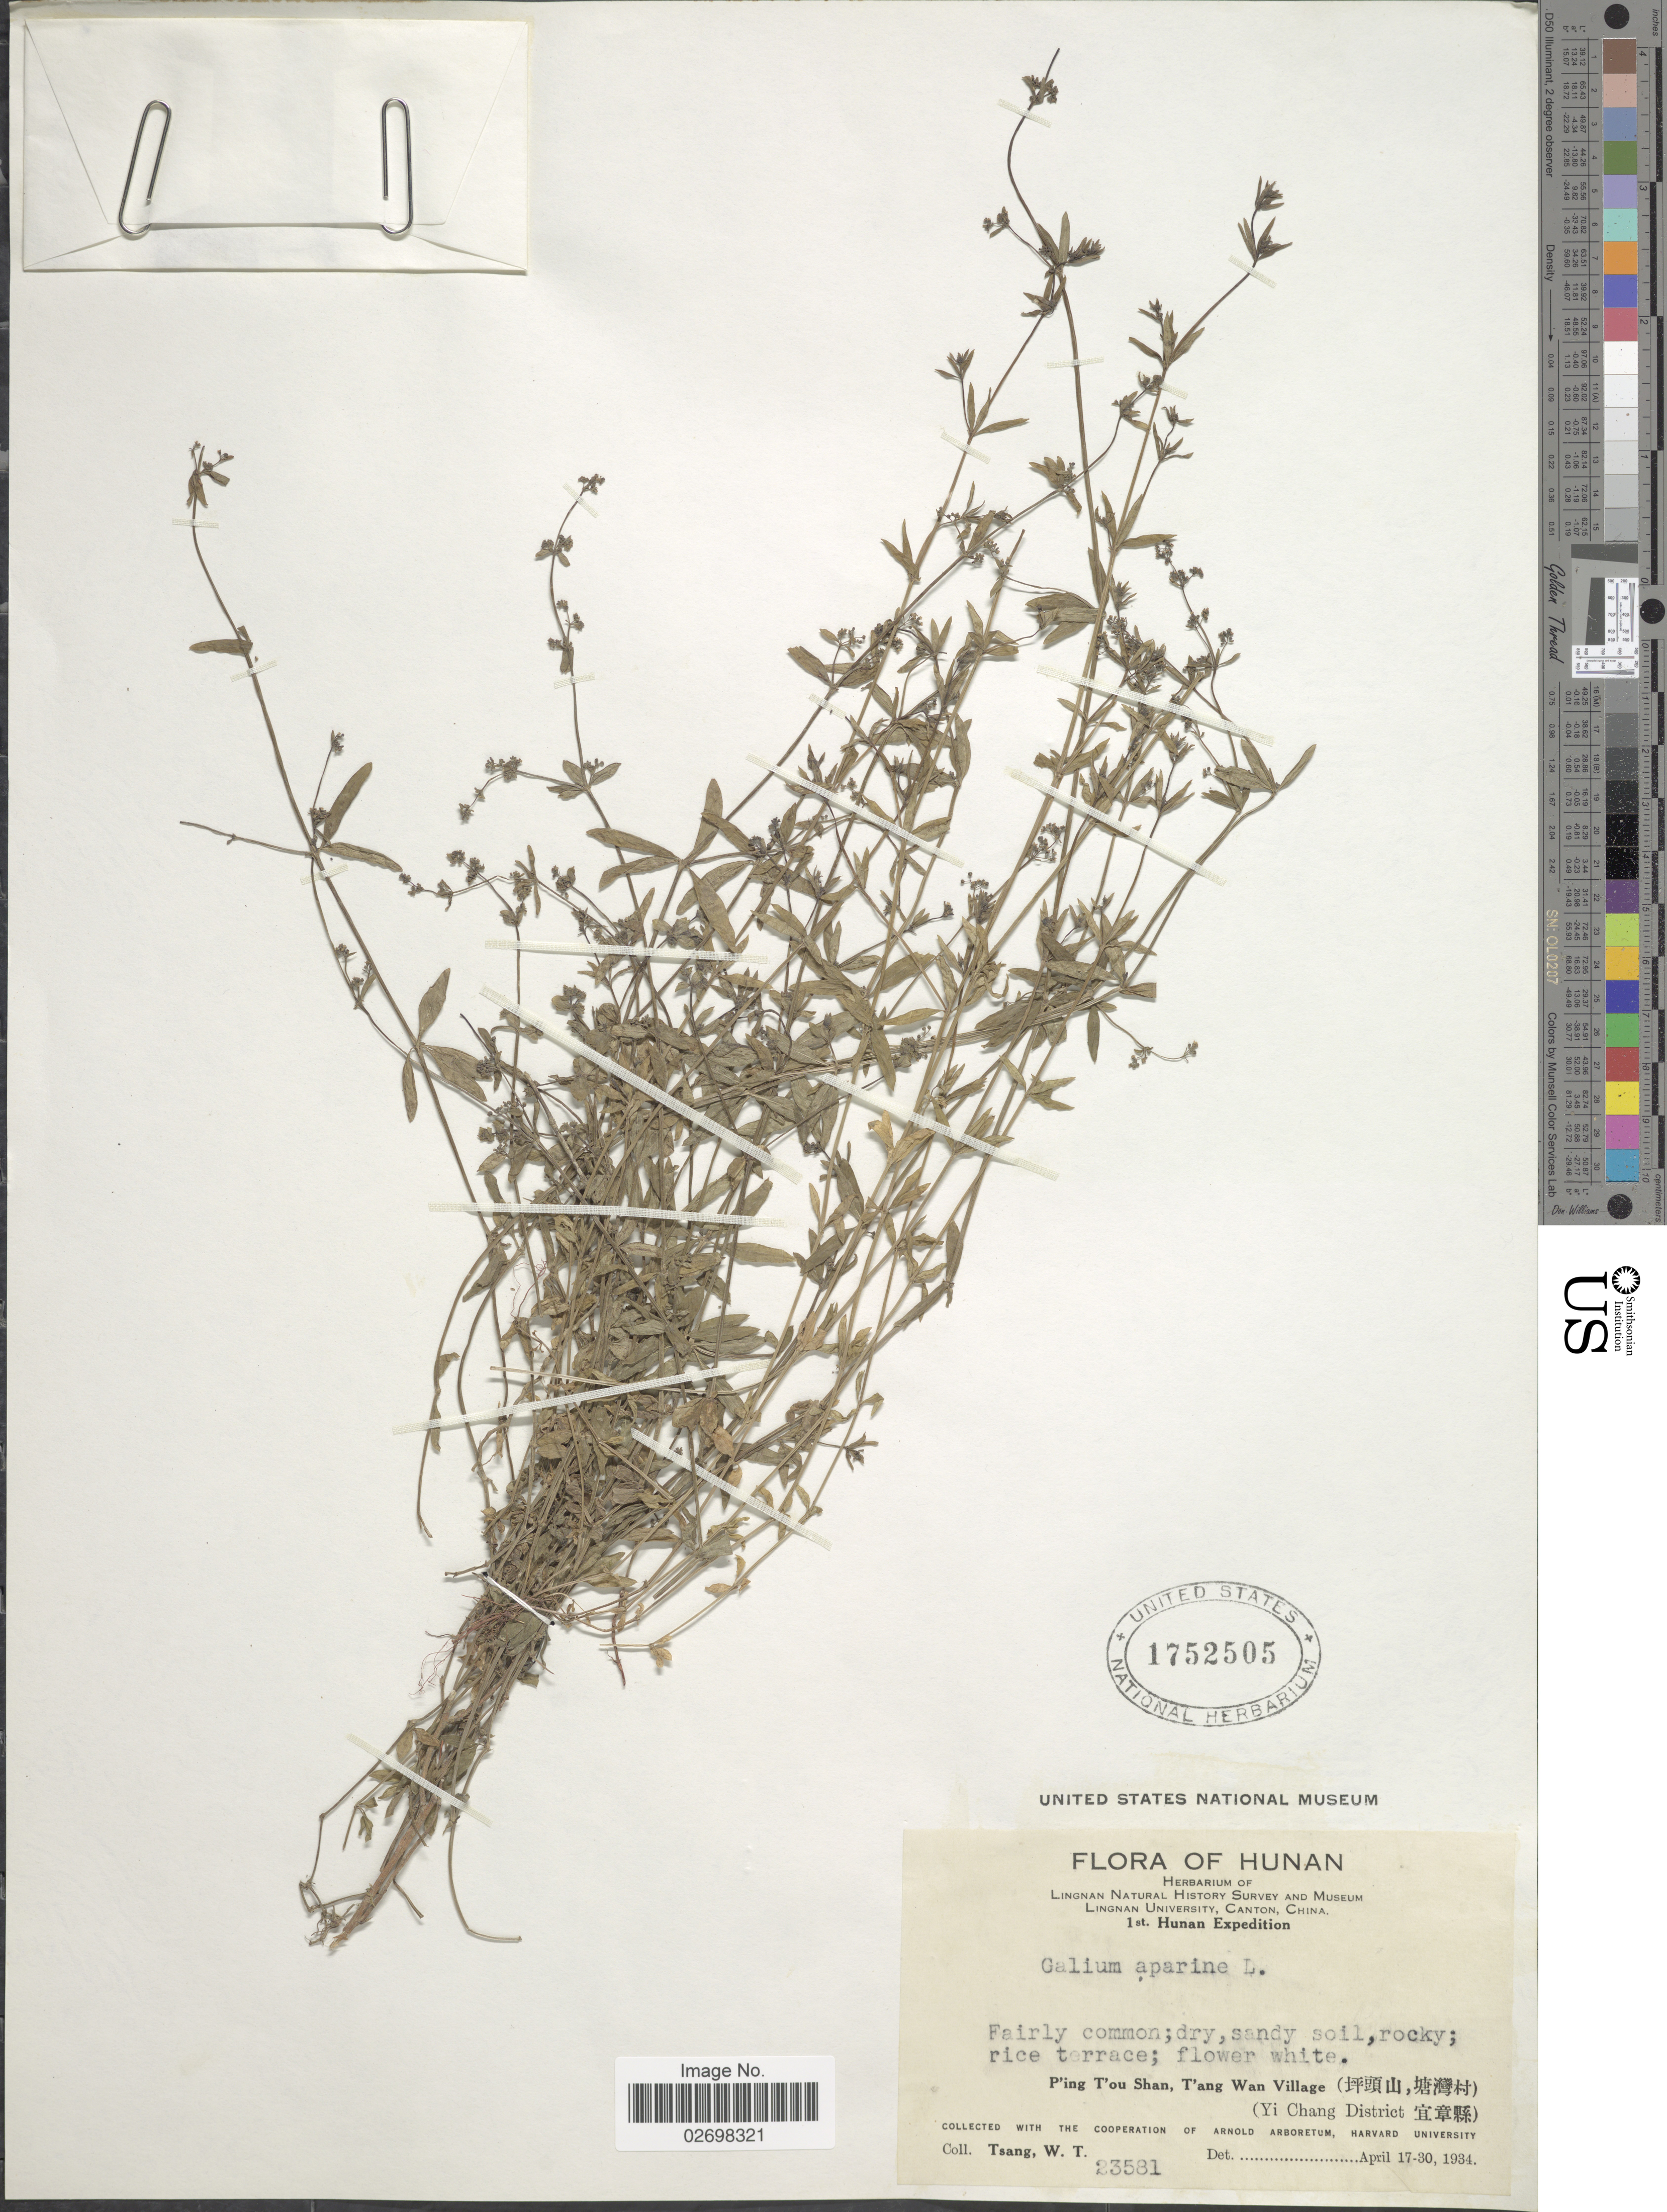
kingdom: Plantae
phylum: Tracheophyta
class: Magnoliopsida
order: Gentianales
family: Rubiaceae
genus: Galium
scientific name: Galium aparine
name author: L.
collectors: W. T. Tsang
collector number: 23581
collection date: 1934-04-17/1934-04-30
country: China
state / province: Hunan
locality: P'ing T'ou Shan, T'ang Wan Village (Yi Chang District)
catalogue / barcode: US 1752505